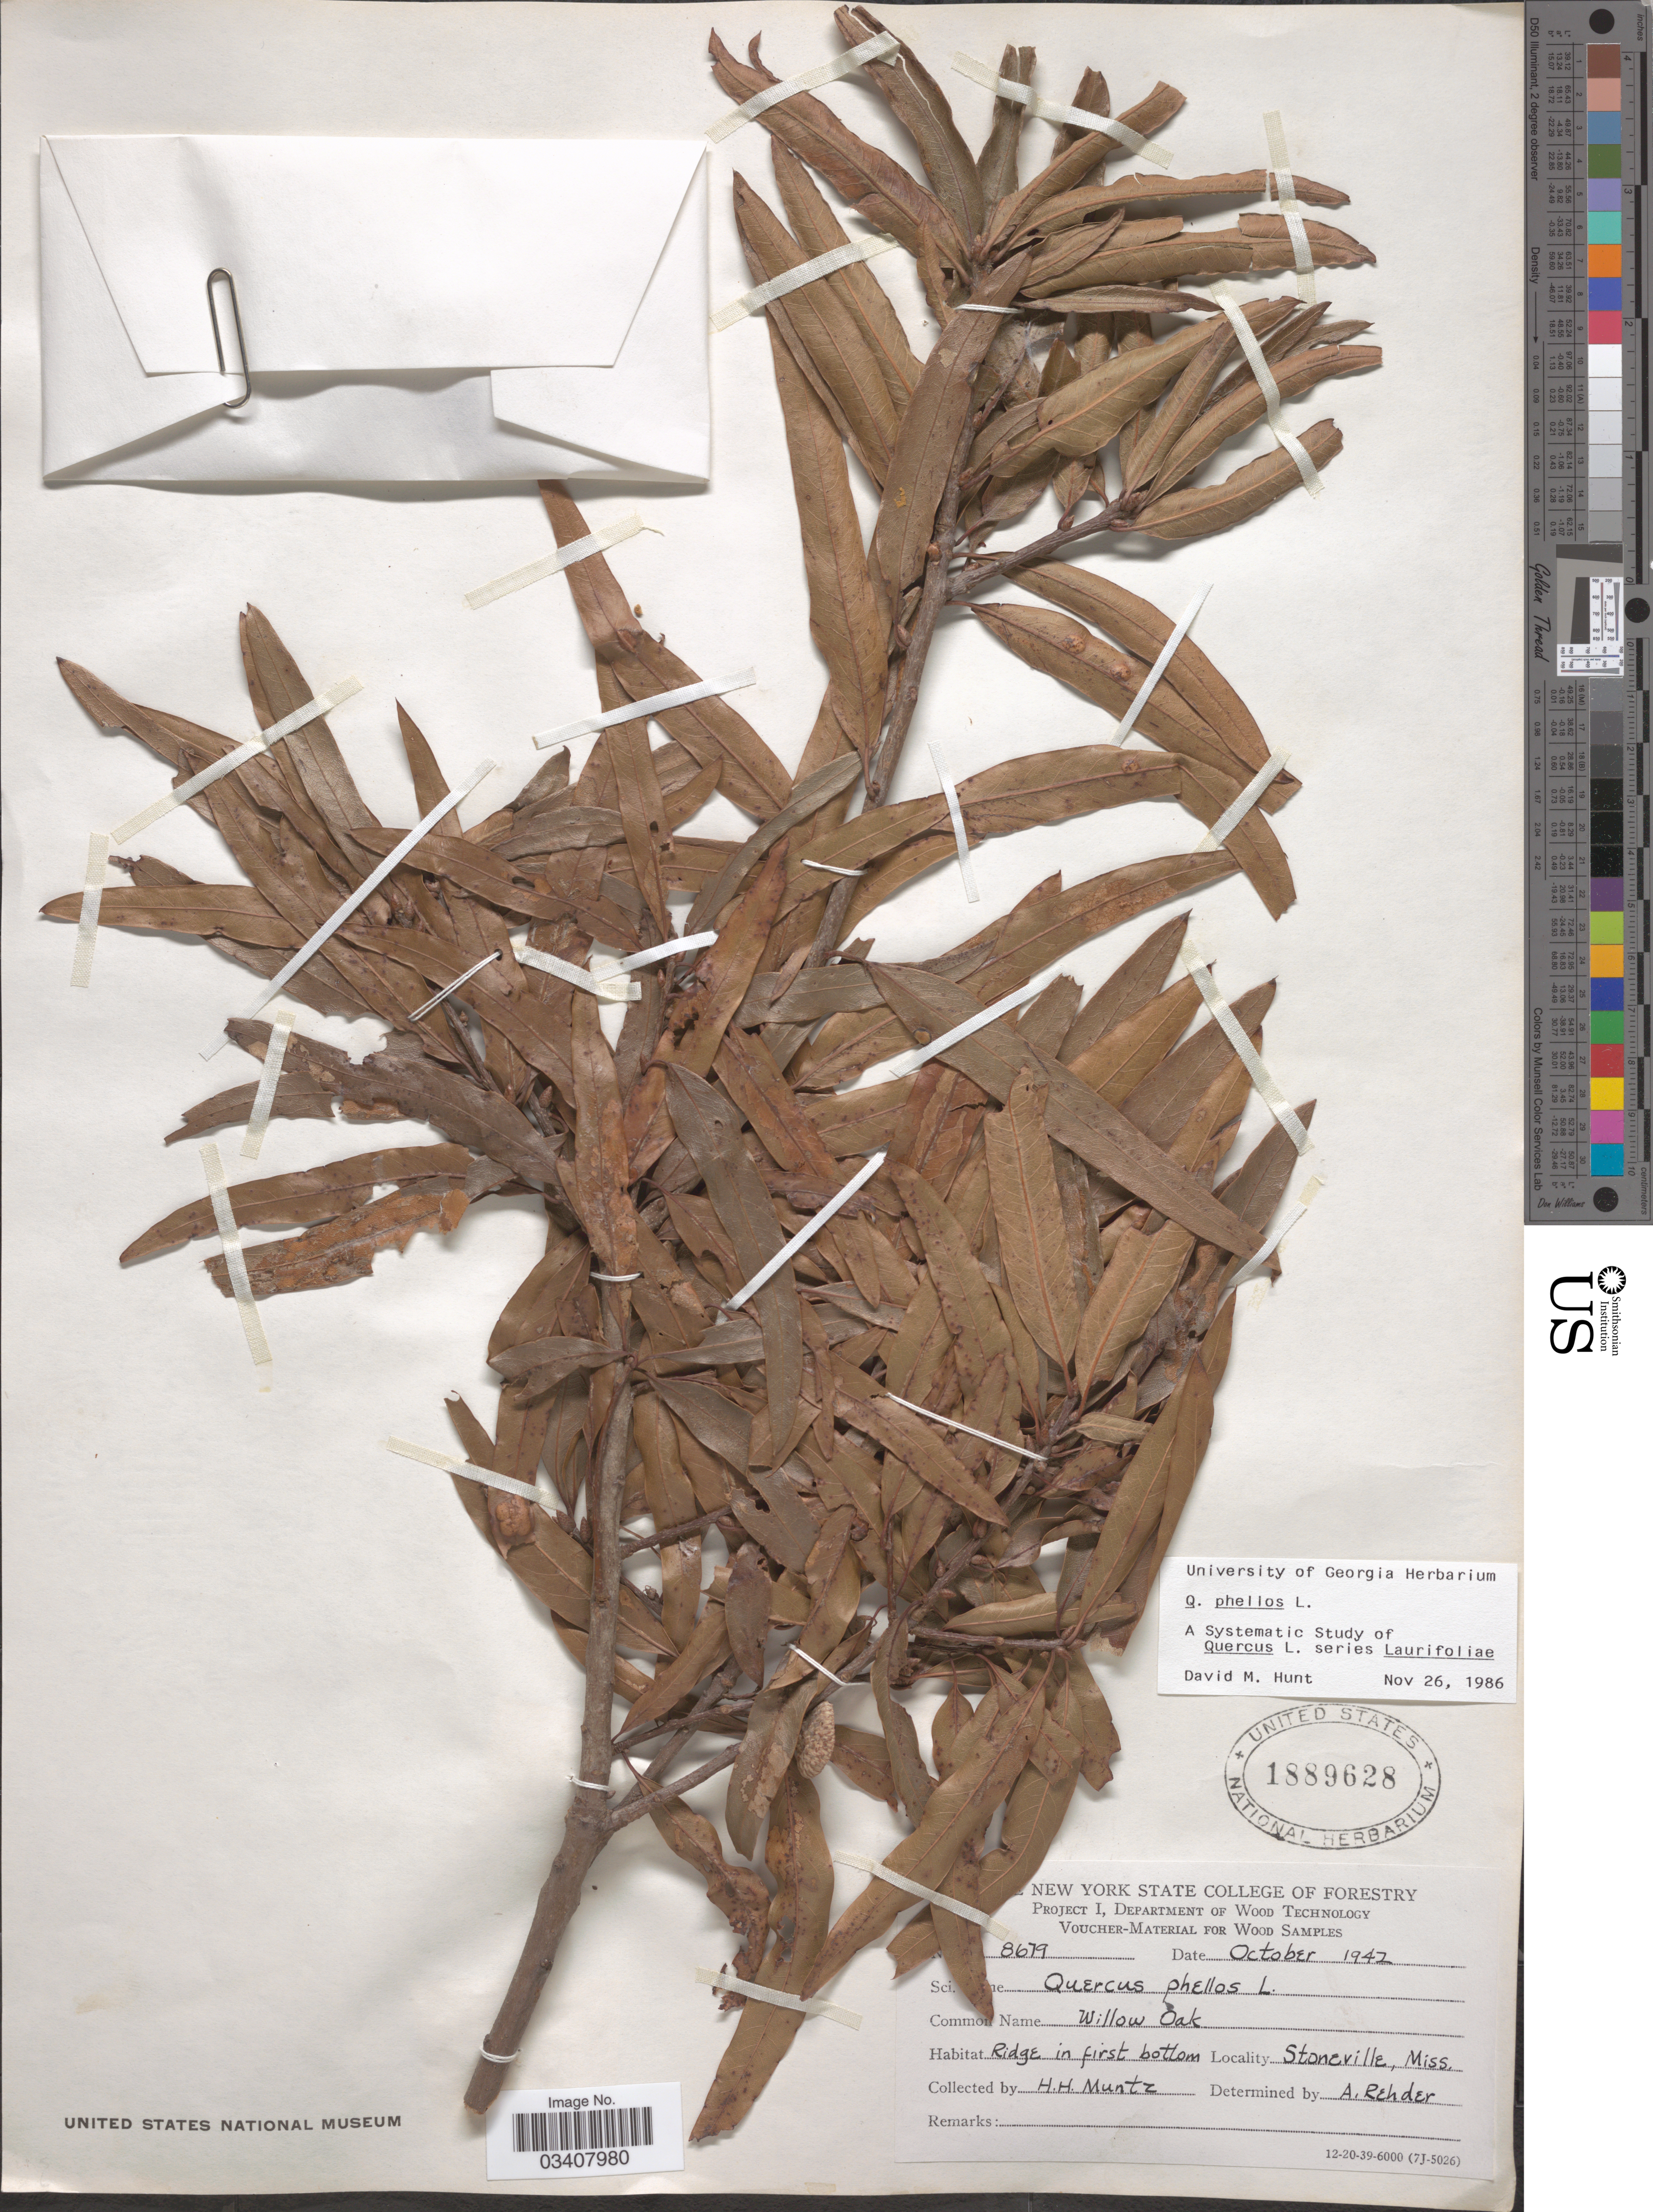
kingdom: Plantae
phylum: Tracheophyta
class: Magnoliopsida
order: Fagales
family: Fagaceae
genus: Quercus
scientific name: Quercus phellos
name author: L.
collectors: H. Muntz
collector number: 8679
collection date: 1942-10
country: United States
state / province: Mississippi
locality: Stoneville.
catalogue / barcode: US 1889628